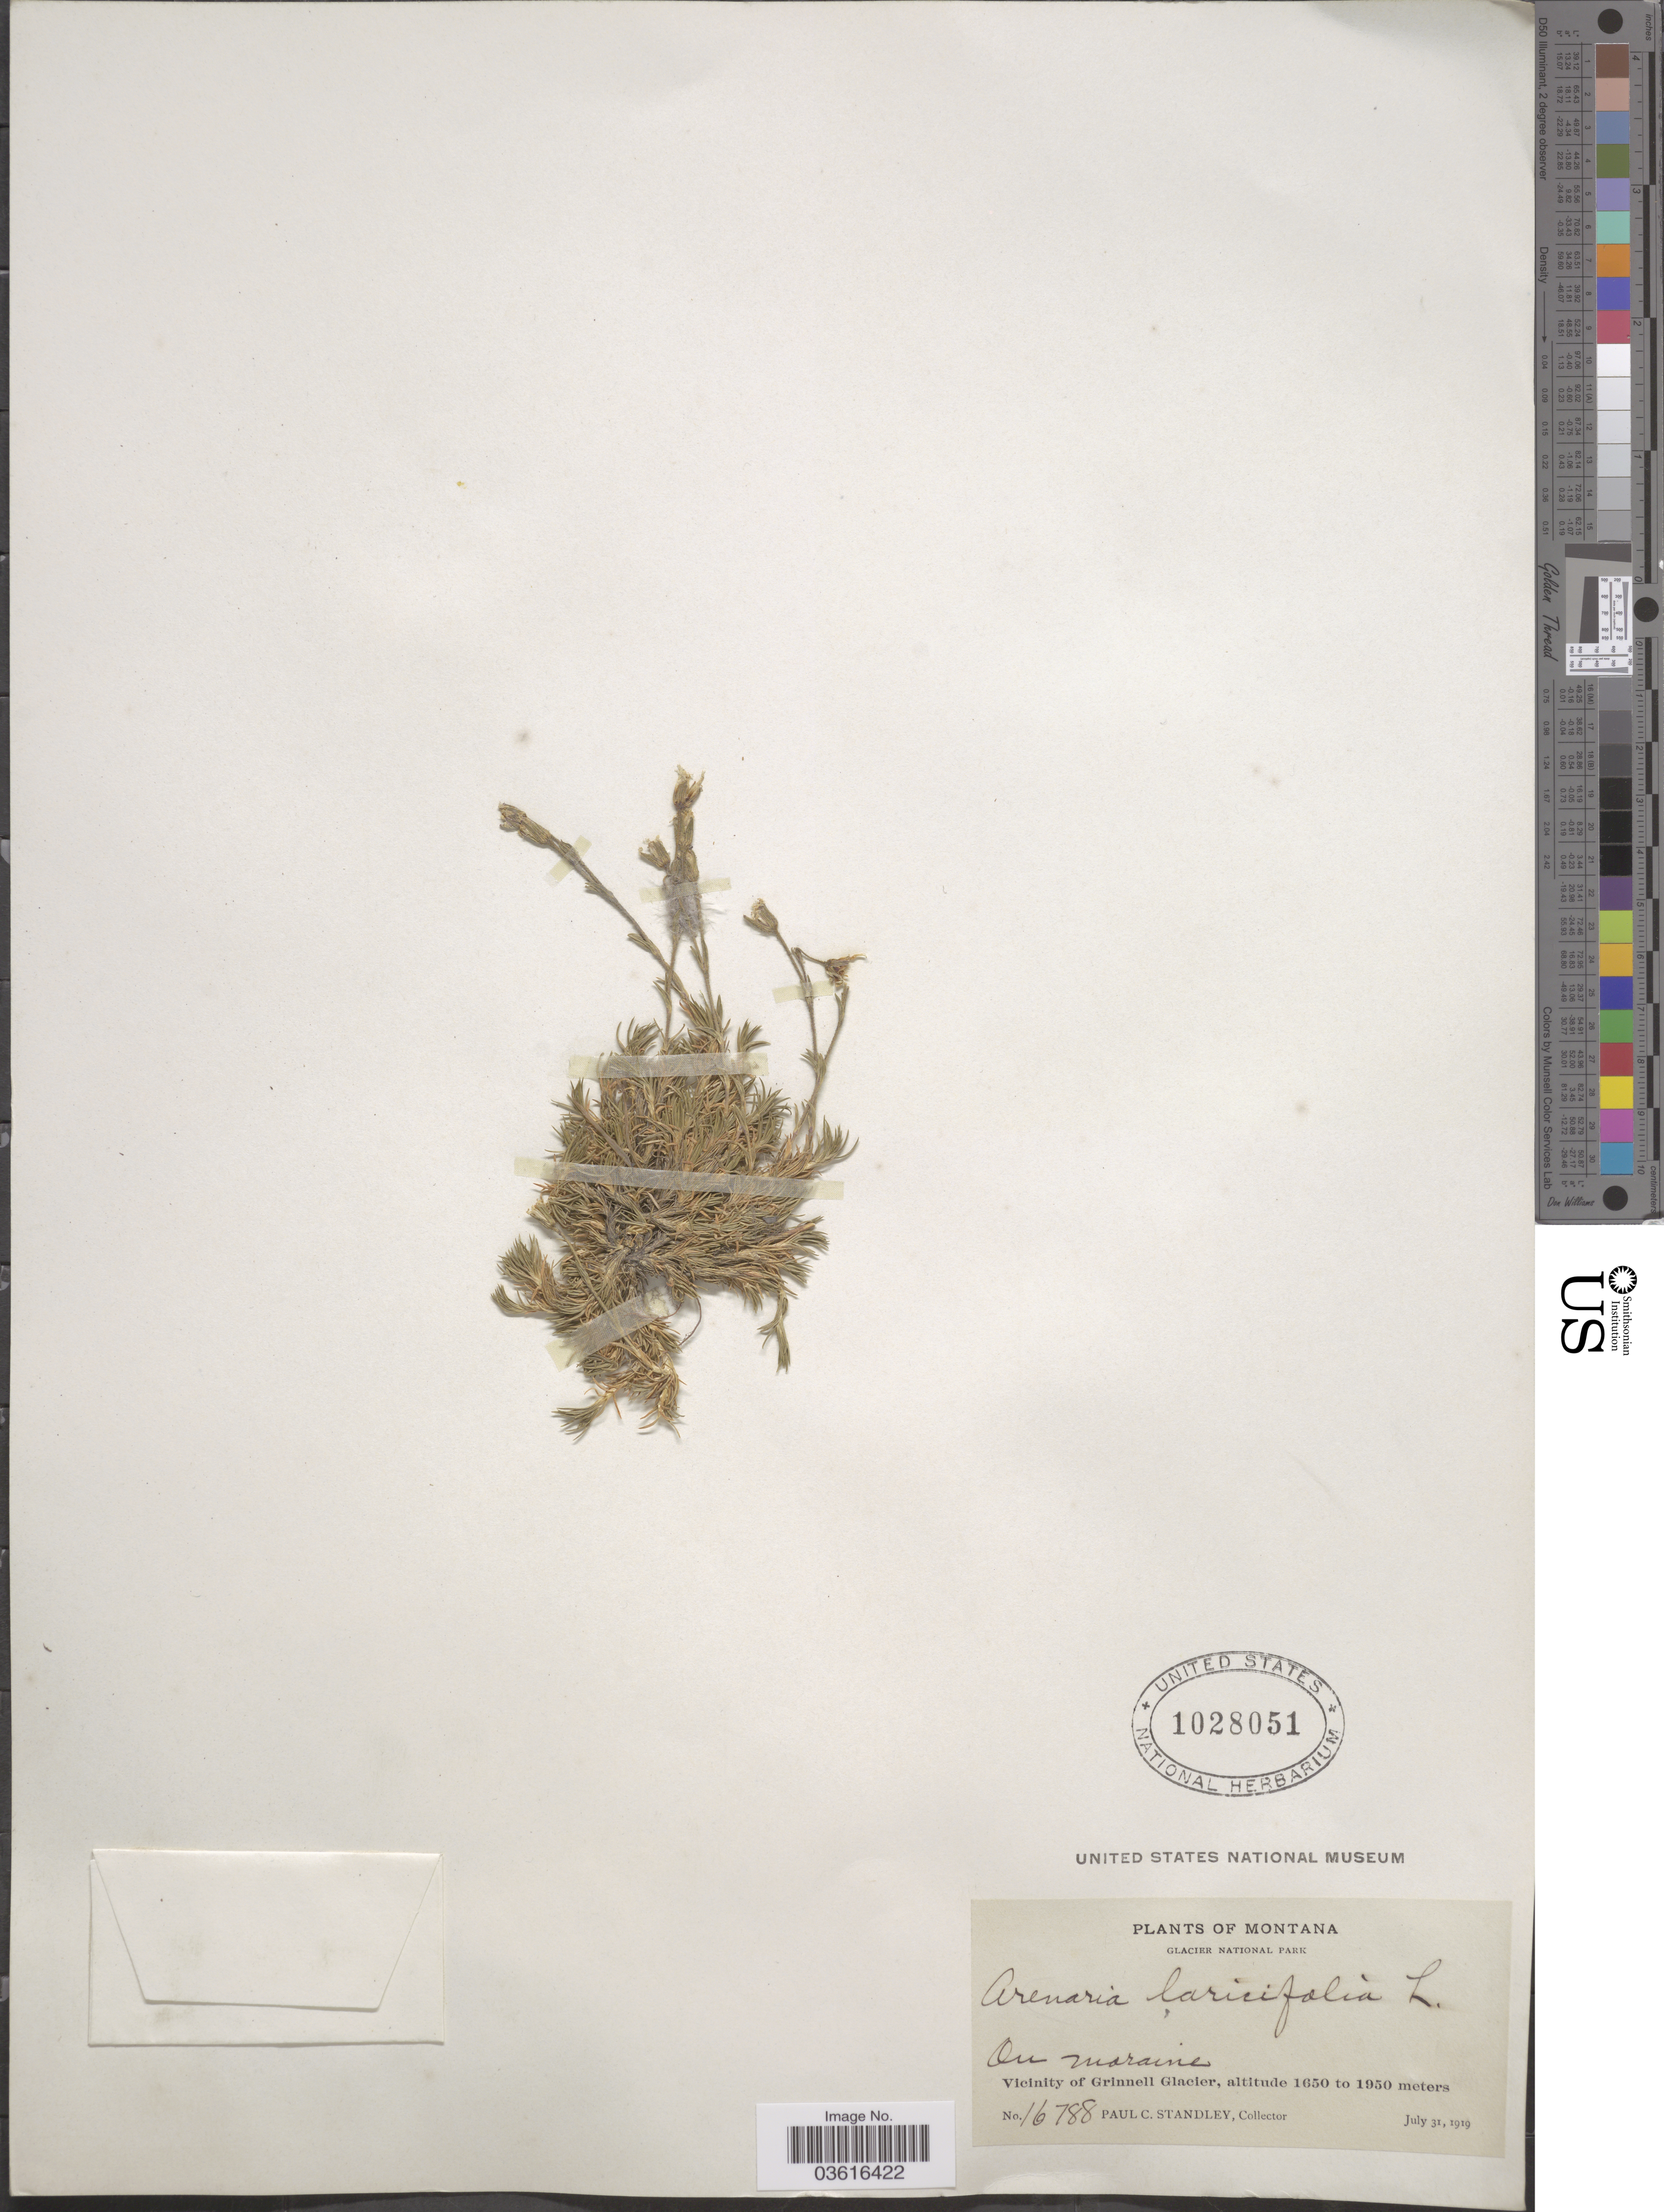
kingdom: Plantae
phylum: Tracheophyta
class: Magnoliopsida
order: Caryophyllales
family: Caryophyllaceae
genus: Cherleria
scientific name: Cherleria obtusiloba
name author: (Rydb.) A.J. Moore & Dillenb.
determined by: Strong, M. T., (US), Smithsonian Institution - National Museum of Natural History (UNITED STATES)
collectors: P. C. Standley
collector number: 16788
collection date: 1919-07-31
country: United States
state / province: Montana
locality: Glacier National Park. Vicinity of Grinnell Glacier.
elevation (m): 1650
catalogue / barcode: US 1028051